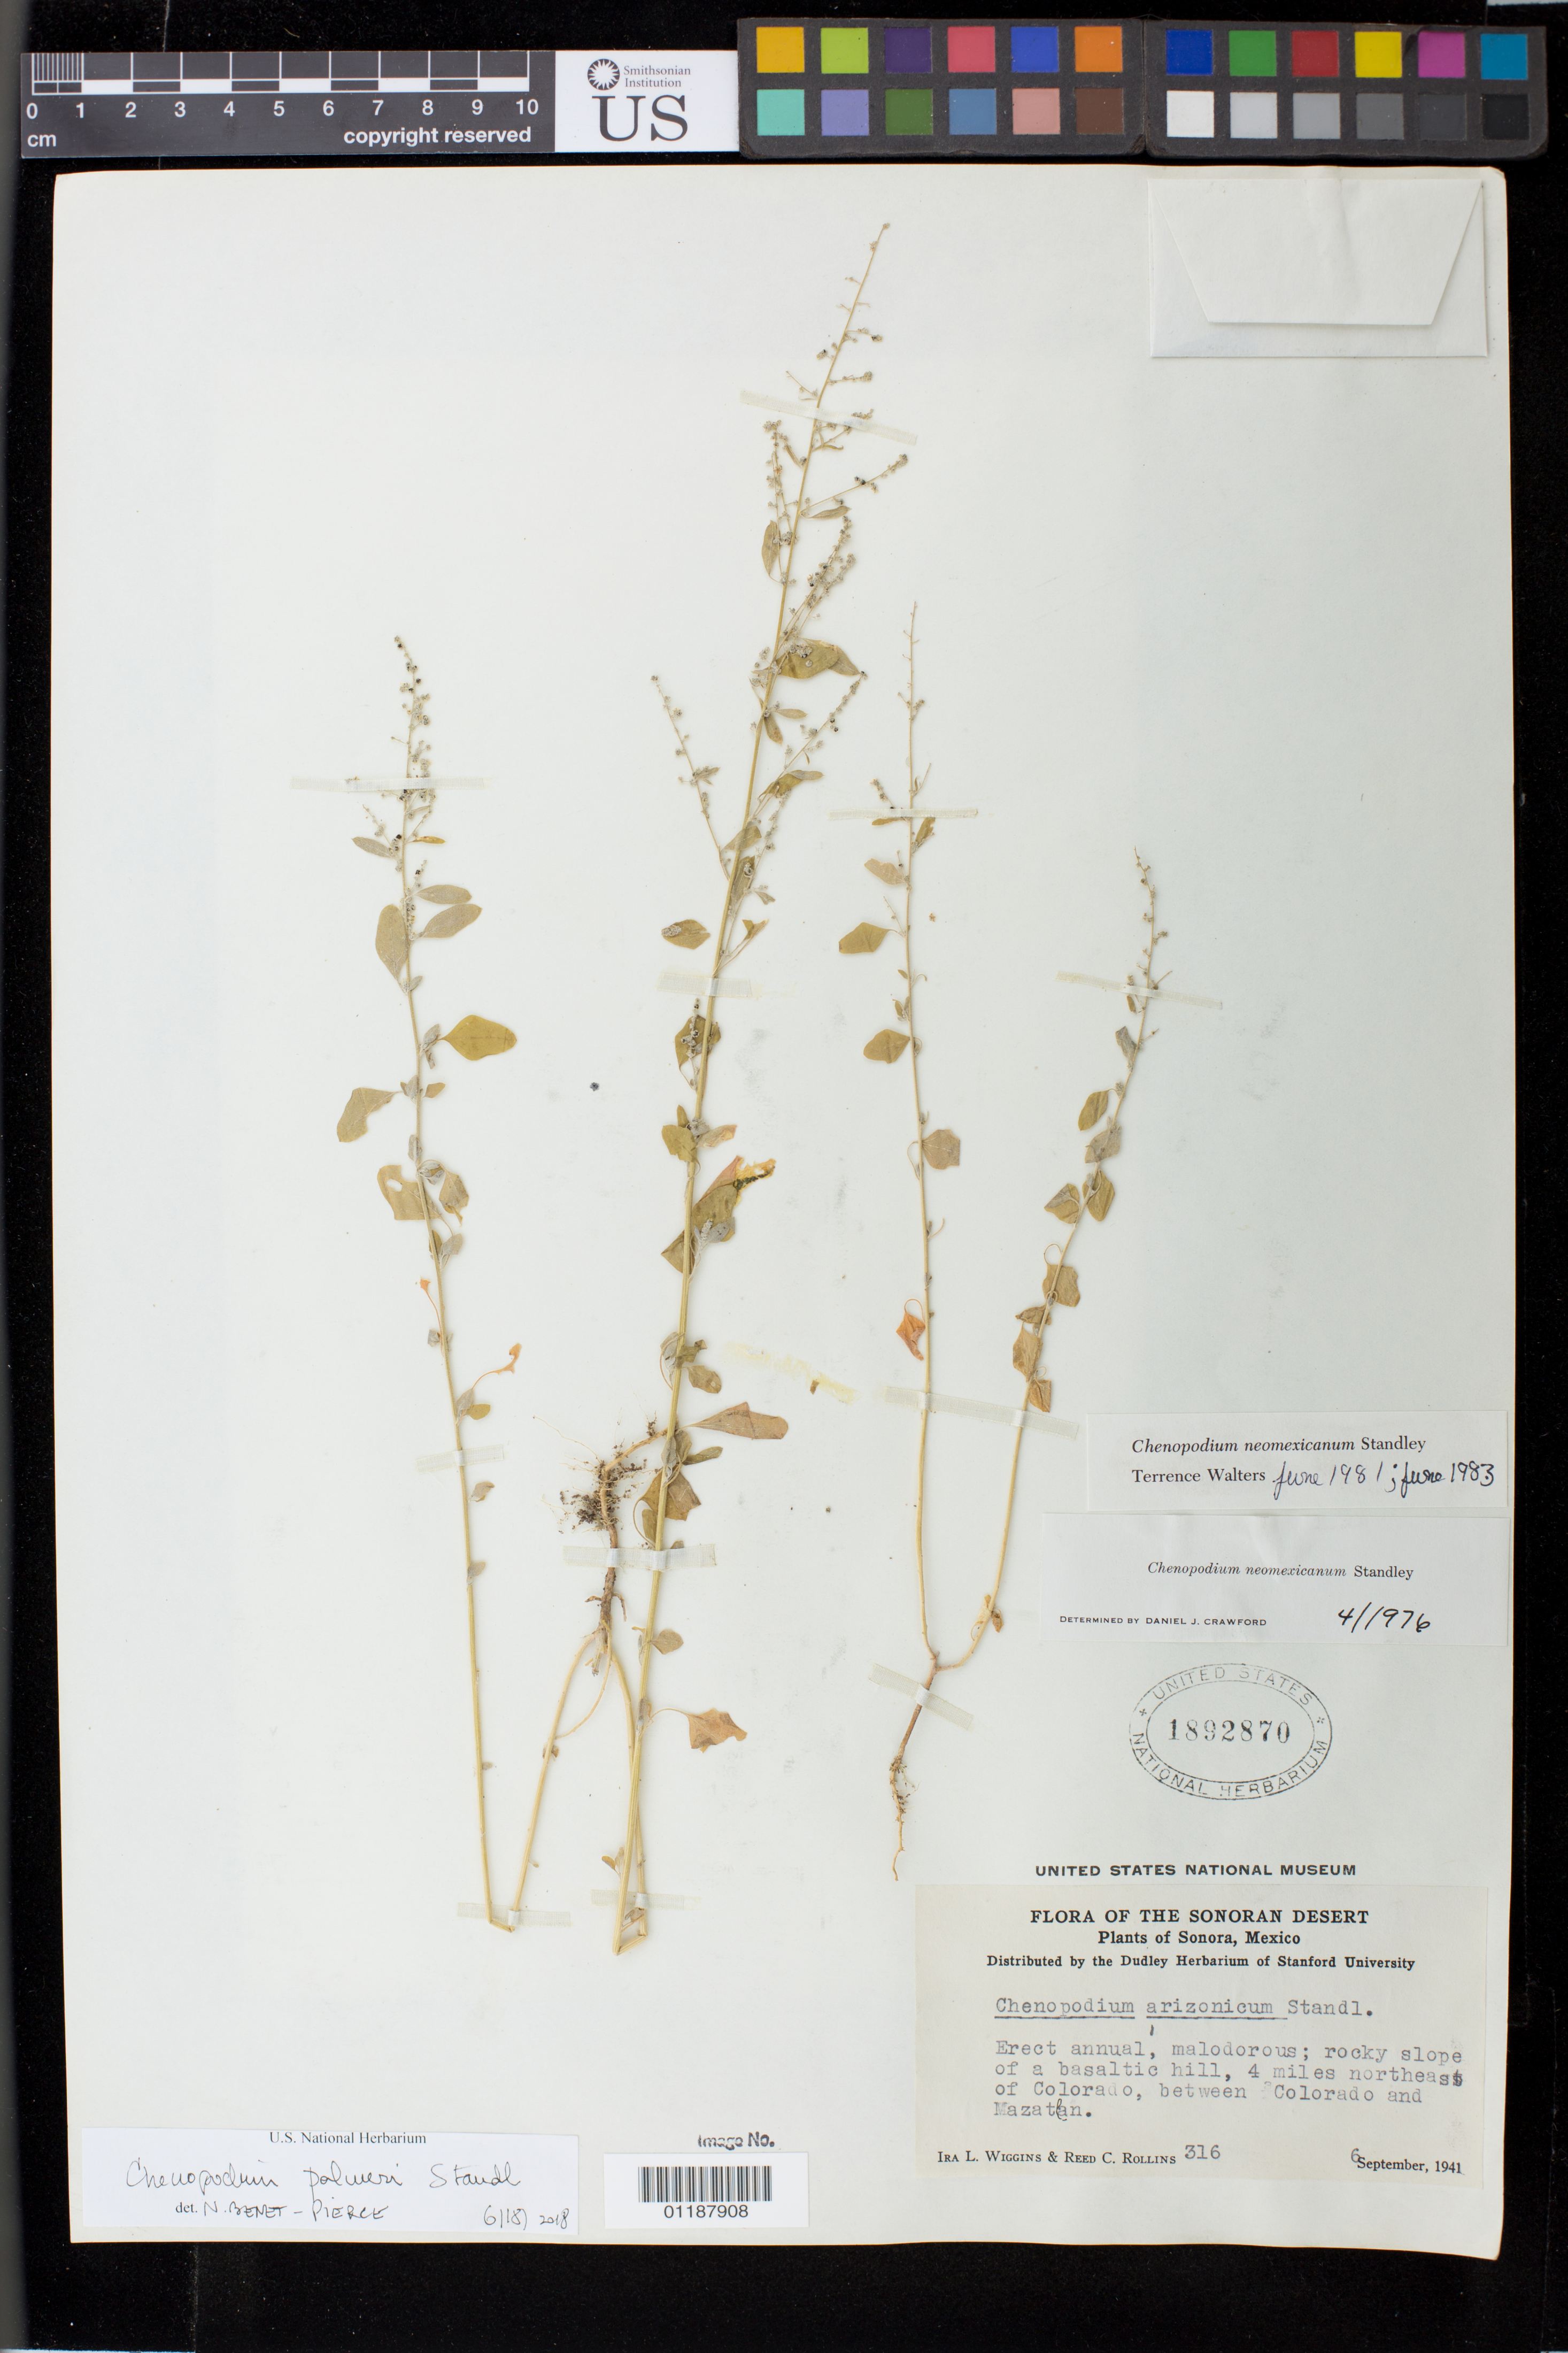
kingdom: Plantae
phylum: Tracheophyta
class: Magnoliopsida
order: Caryophyllales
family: Amaranthaceae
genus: Chenopodium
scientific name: Chenopodium palmeri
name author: Standl.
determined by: Benet-Pierce, N.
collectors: I. L. Wiggins & R. C. Rollins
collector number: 316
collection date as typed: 06 Sep 1941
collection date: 1941-09-06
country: Mexico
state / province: Sonora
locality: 4 mi NE of Colorado, between Colorado and Mazatan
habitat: Rocky slope of a basaltic hill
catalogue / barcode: US 1892870